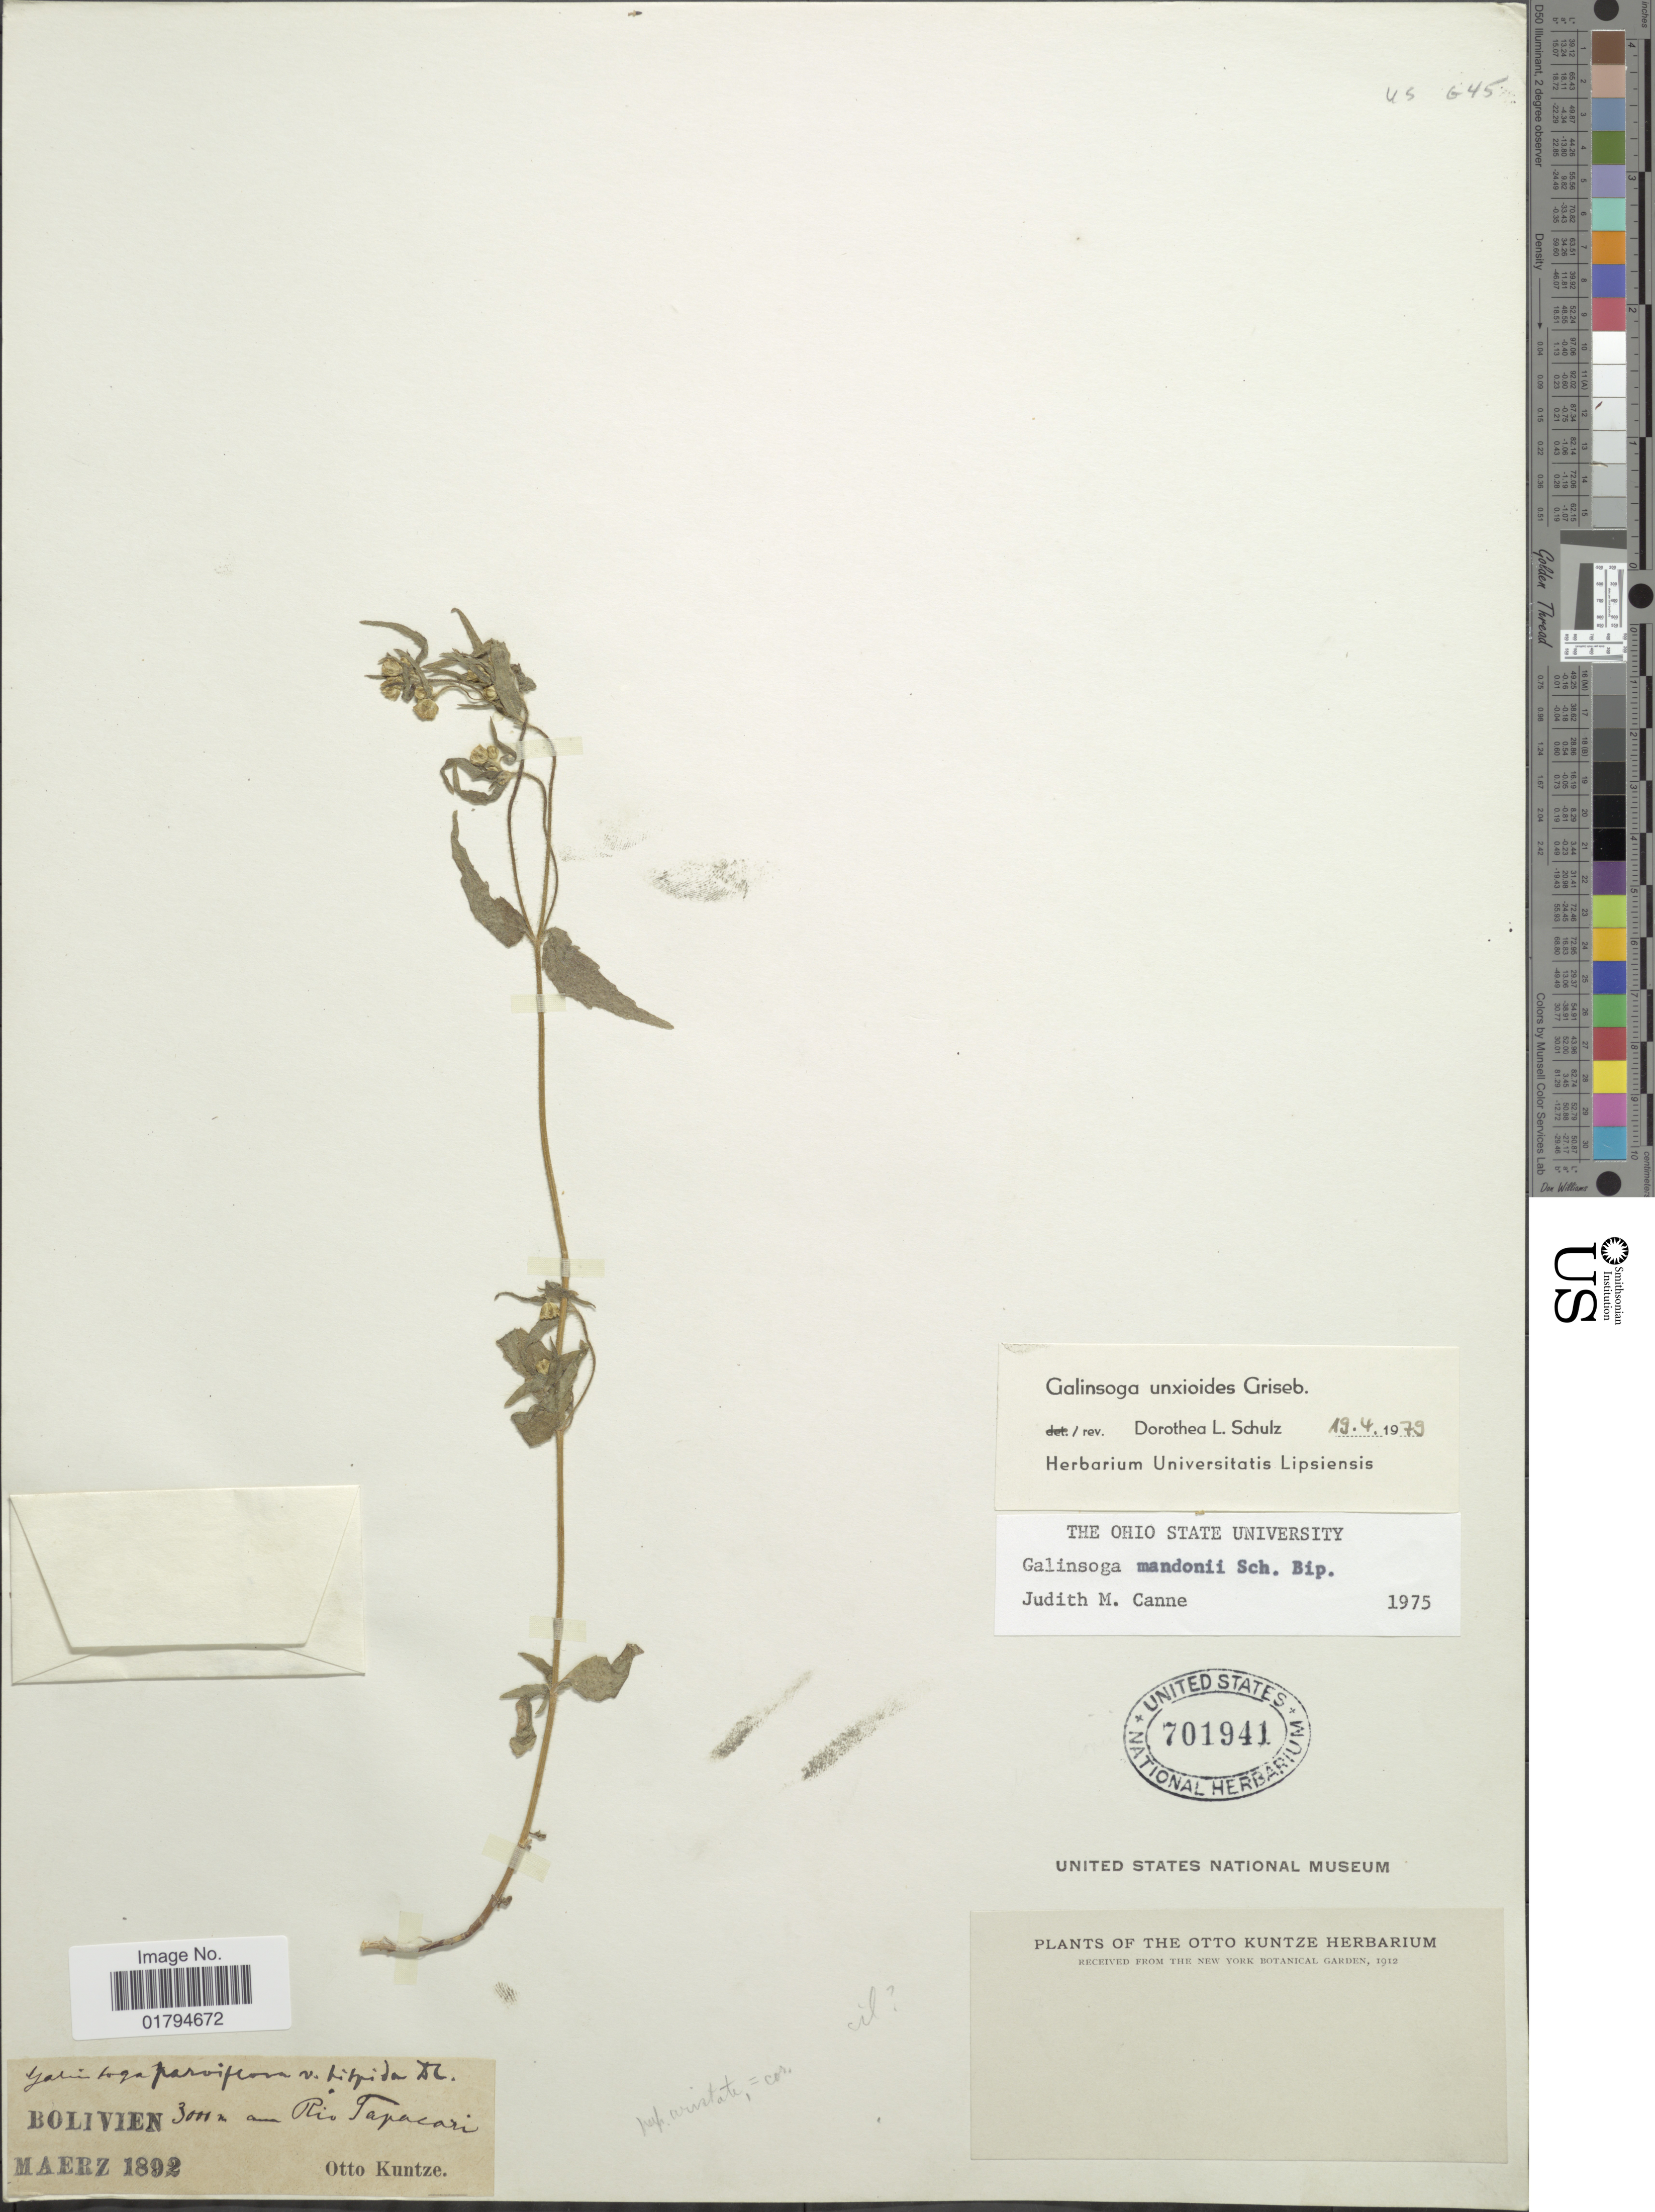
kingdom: Plantae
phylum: Tracheophyta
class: Magnoliopsida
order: Asterales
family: Asteraceae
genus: Galinsoga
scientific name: Galinsoga unxioides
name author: Griseb.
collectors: C.E.O. Kuntze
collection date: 1892-03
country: Bolivia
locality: Rio Tapacari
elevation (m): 3000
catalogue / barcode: US 701941